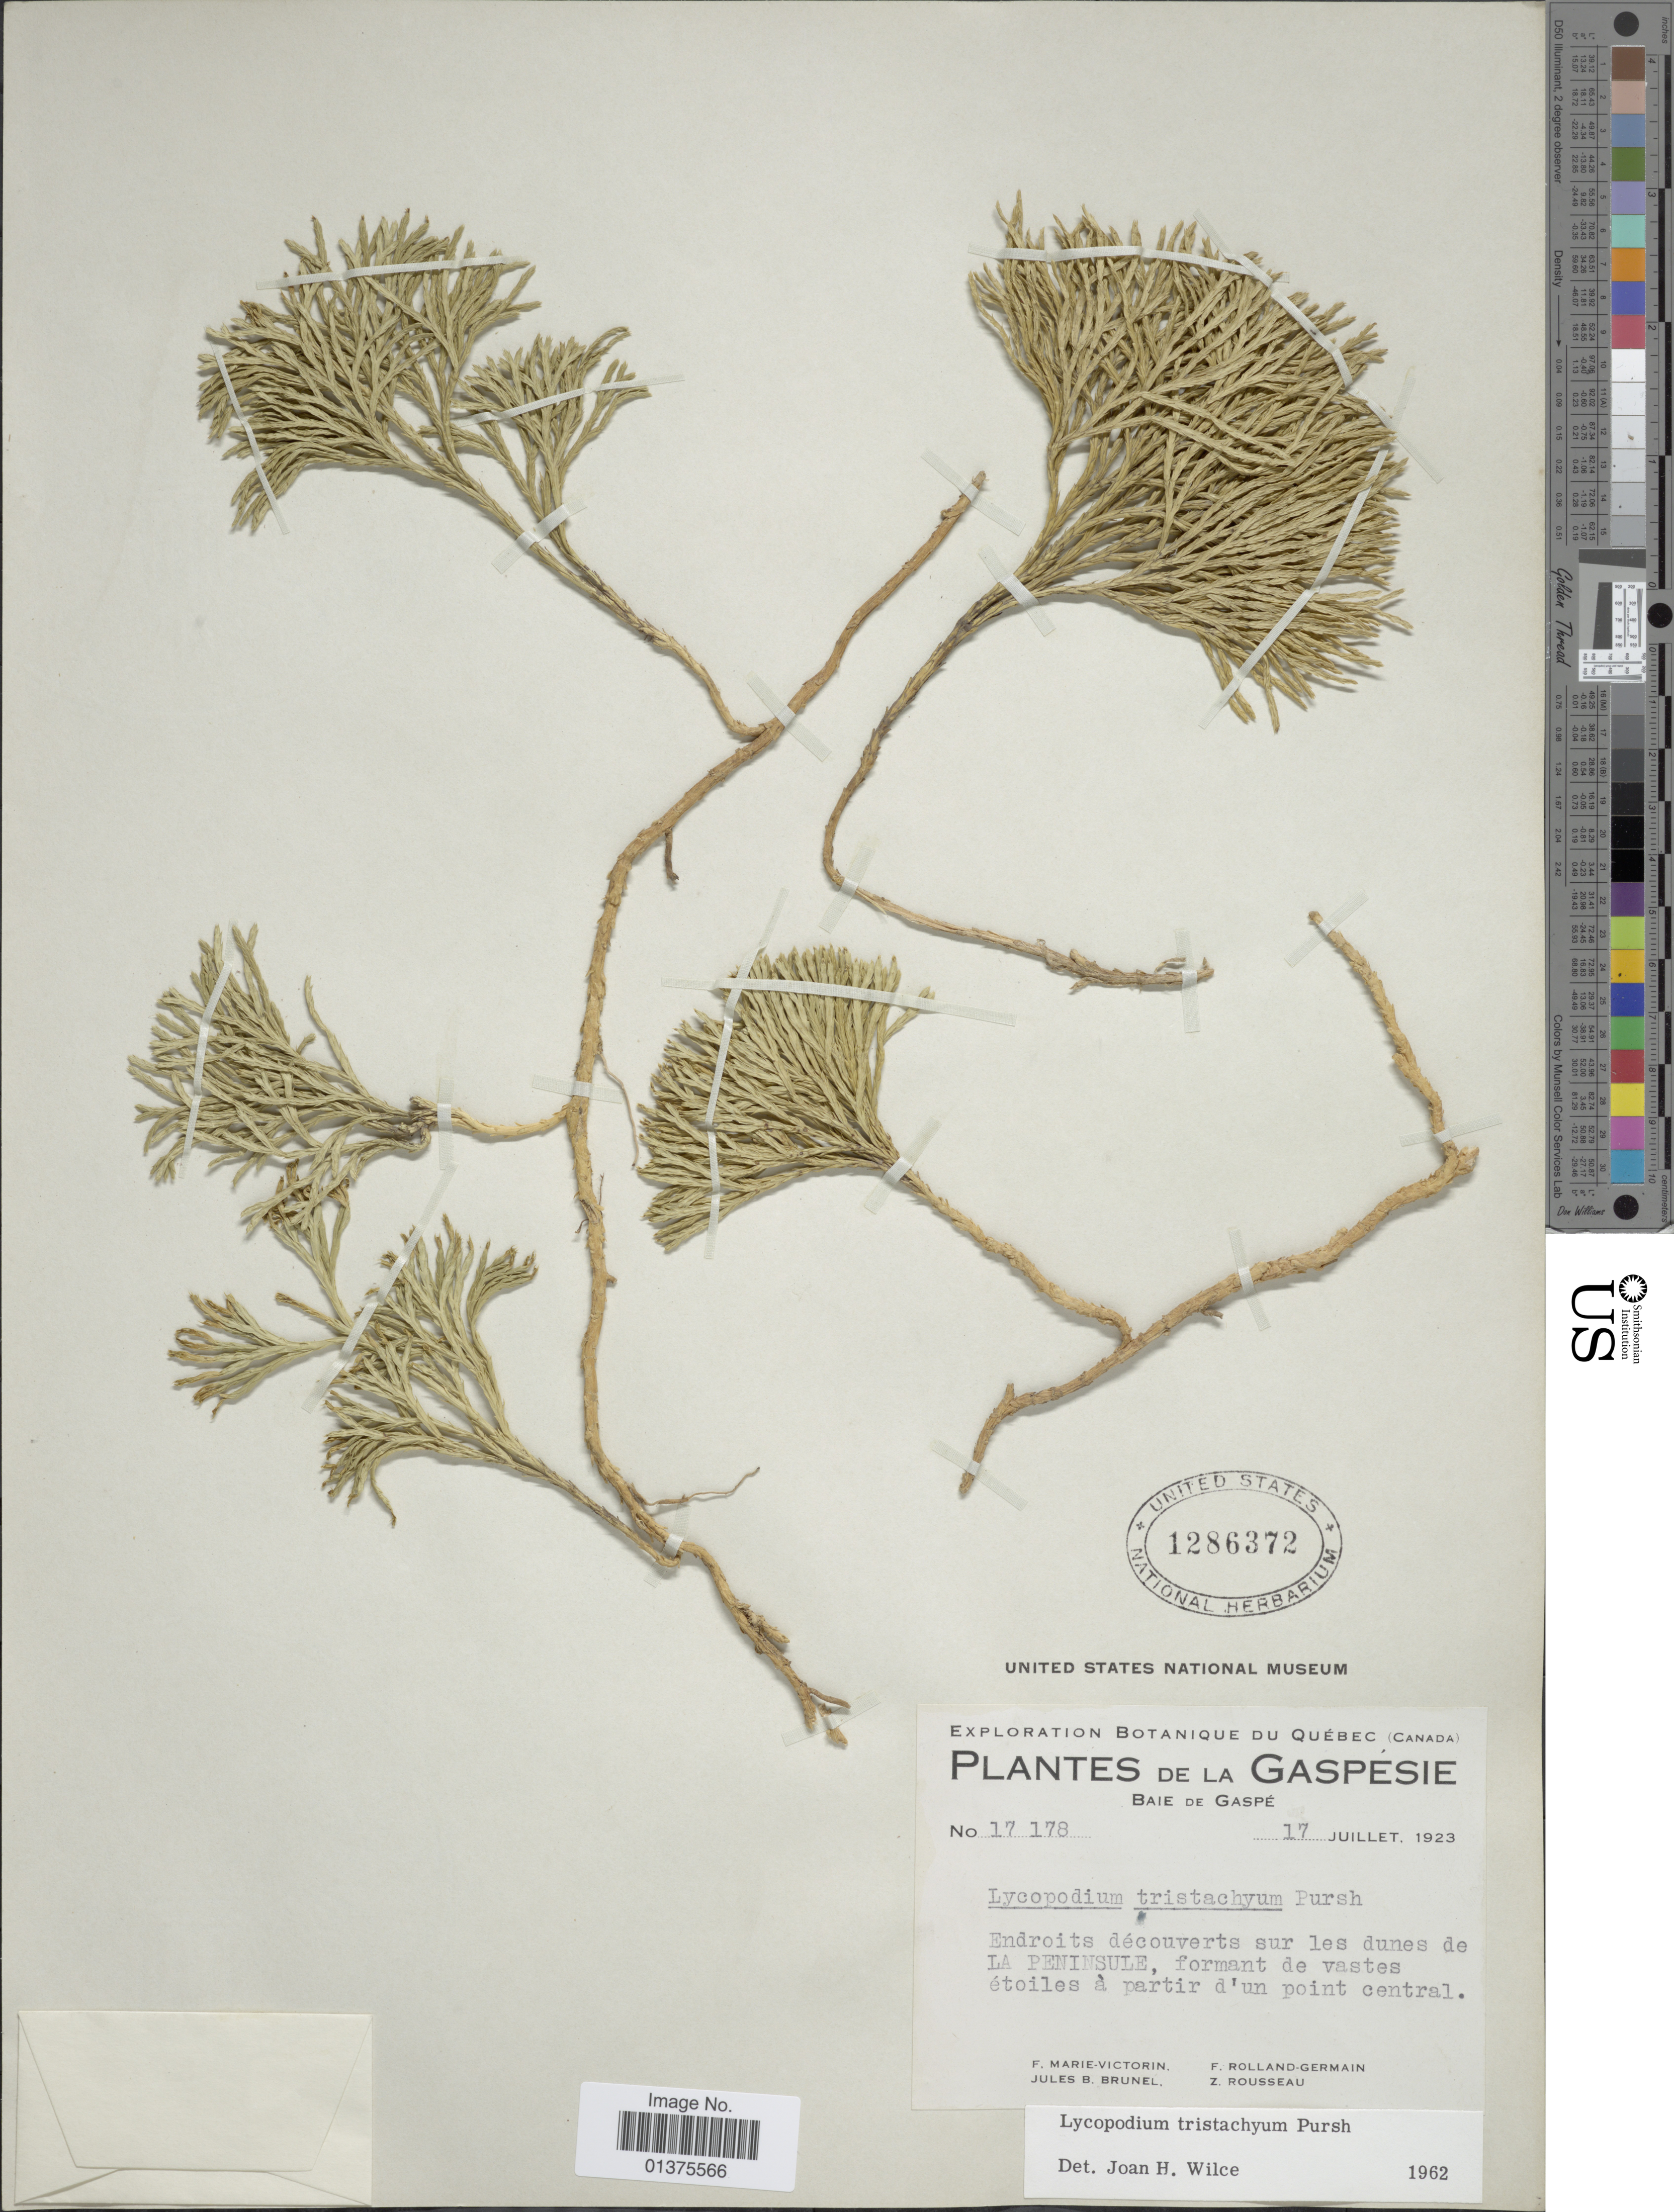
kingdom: Plantae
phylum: Tracheophyta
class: Lycopodiopsida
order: Lycopodiales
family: Lycopodiaceae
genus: Diphasiastrum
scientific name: Diphasiastrum tristachyum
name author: (Pursh) Holub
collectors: Fr. Marie-Victorin, Rolland-Germain, J. Brunel & Z. Rousseau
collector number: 17178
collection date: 1923-07-17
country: Canada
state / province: Quebec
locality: La Gaspesie, Baie de Gaspé, Endroits découverts sur les dunes de La Peninsule, formant de vastes étoiles a partir d'un point central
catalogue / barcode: US 1286372